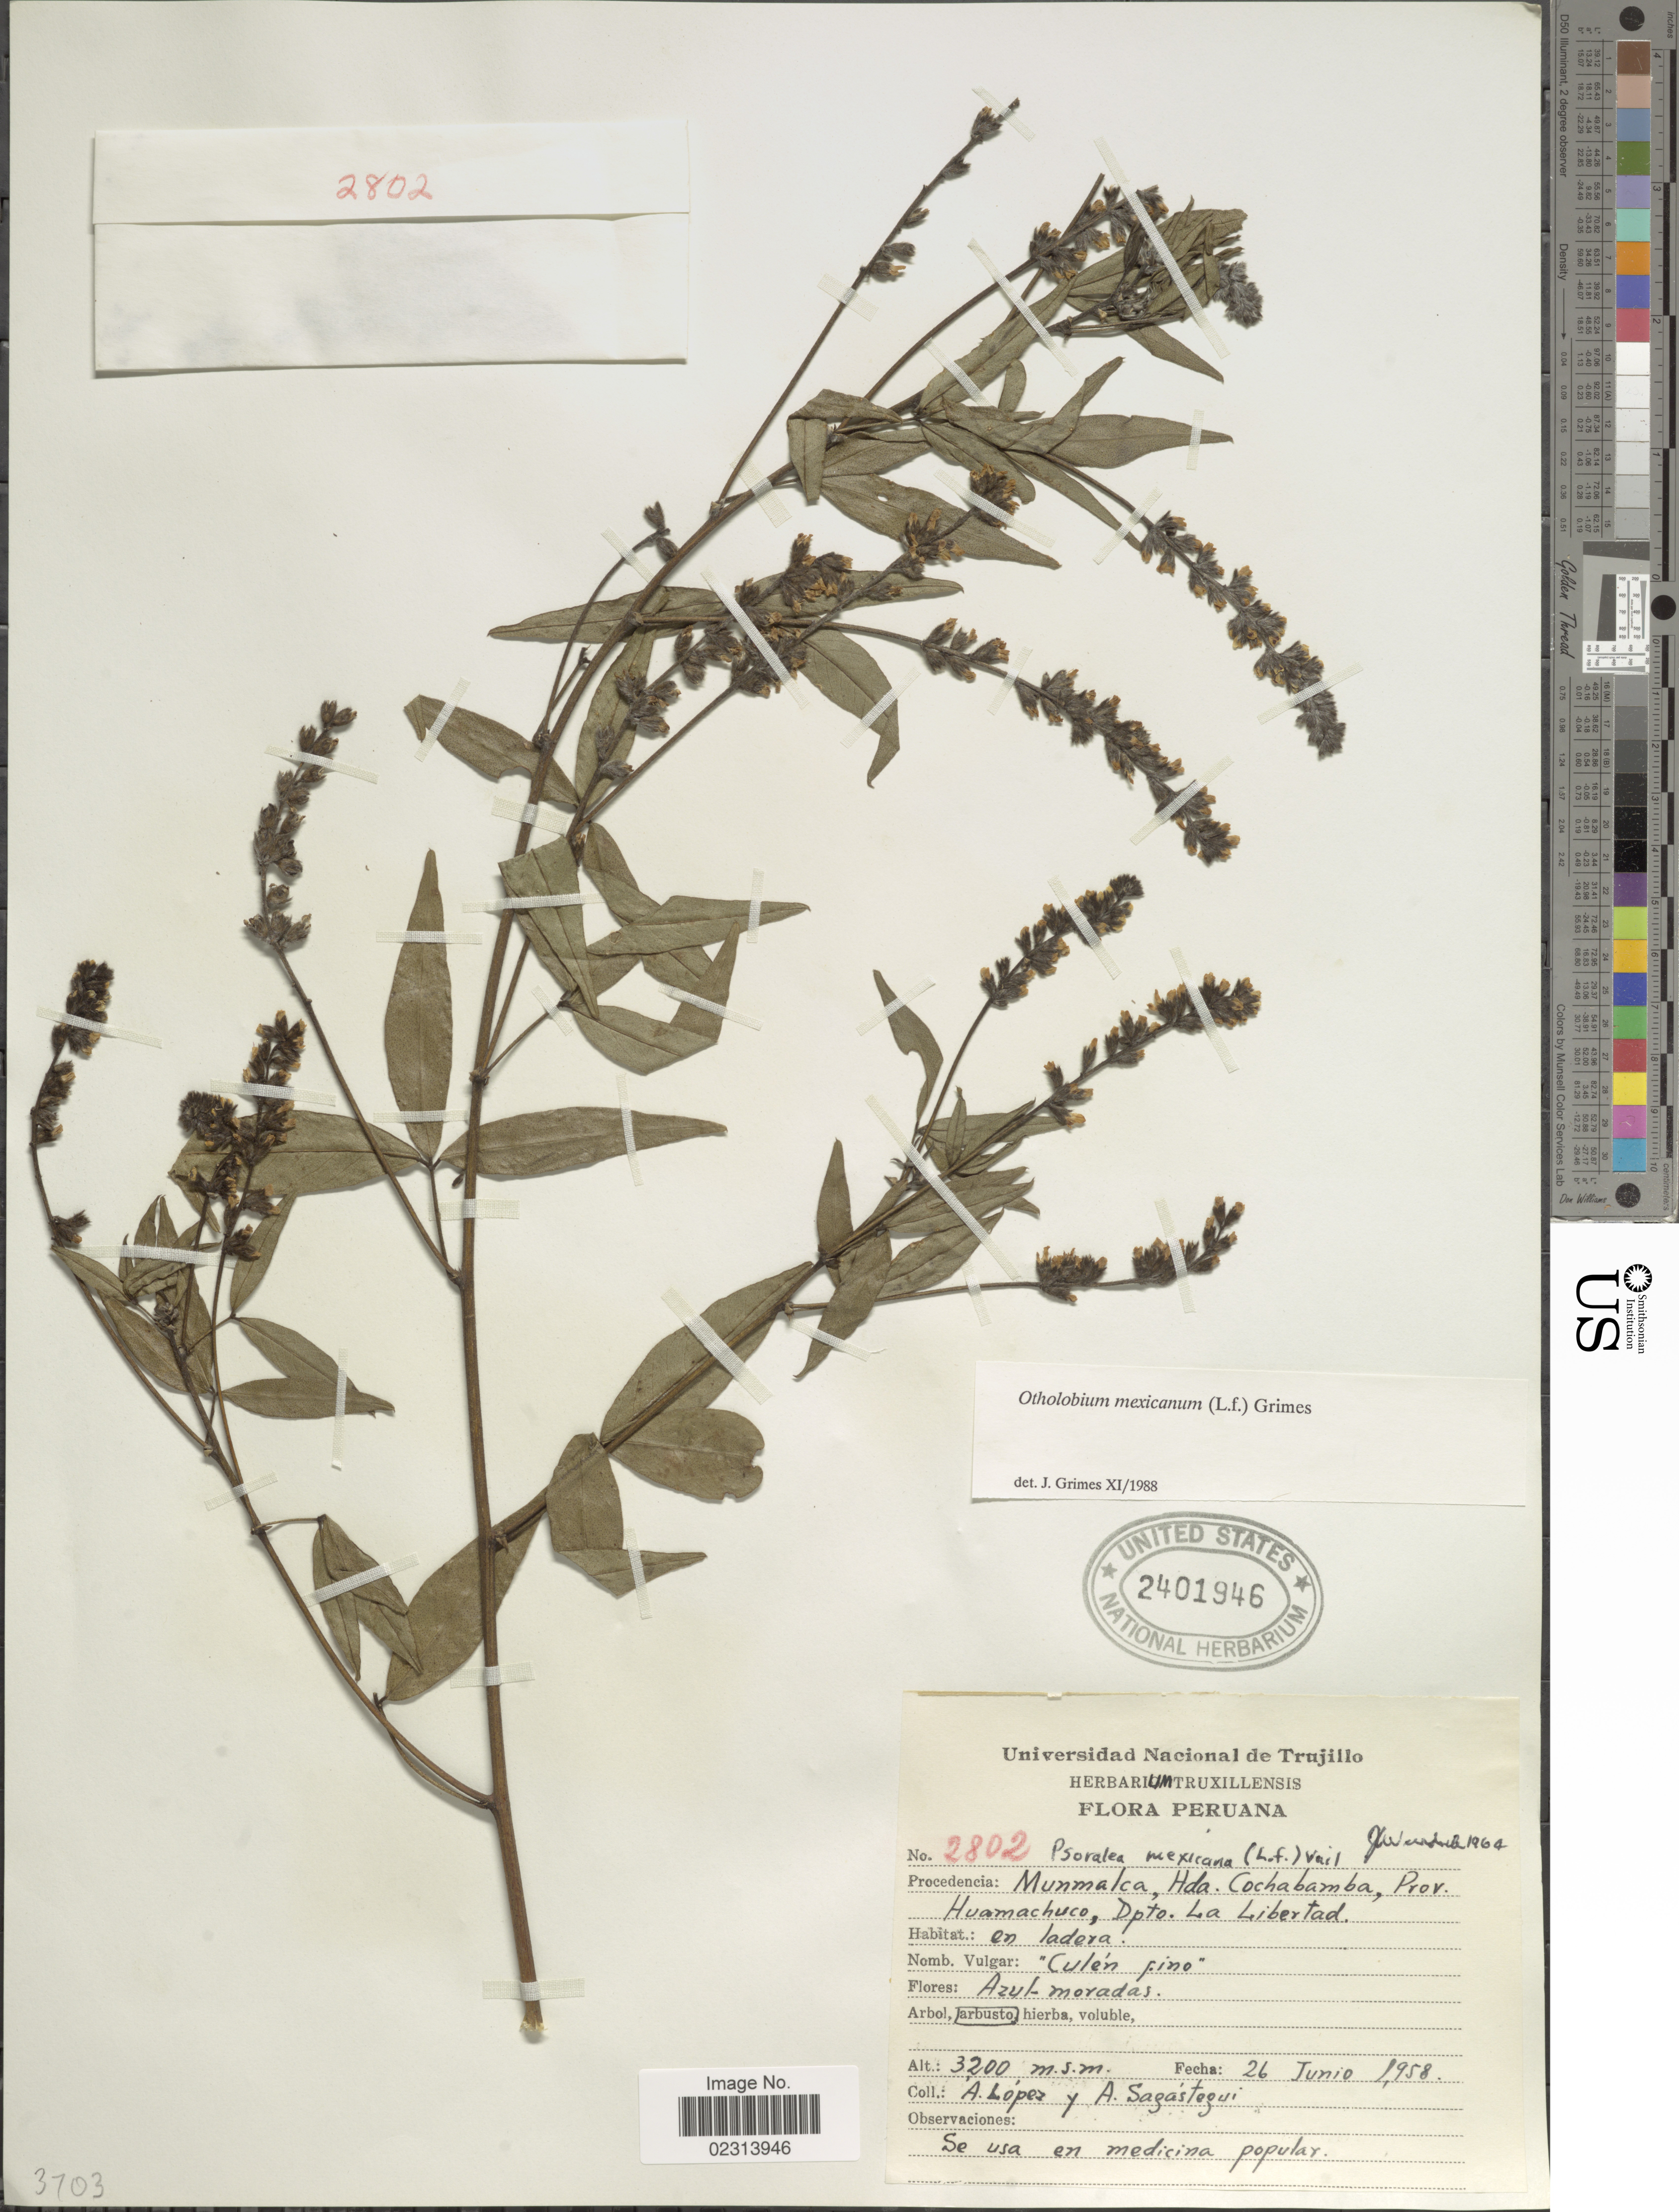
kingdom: Plantae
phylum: Tracheophyta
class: Magnoliopsida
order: Fabales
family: Fabaceae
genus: Otholobium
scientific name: Otholobium mexicanum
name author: (L. f.) J.W. Grimes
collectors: A. López & A. Sagástequi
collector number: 2802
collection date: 1958-06-26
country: Peru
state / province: La Libertad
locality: Procedencia: Munmalca, Hda Cochabamba, Prov. Huamachuco, Dpto. La Libertad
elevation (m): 3200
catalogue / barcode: US 2401946